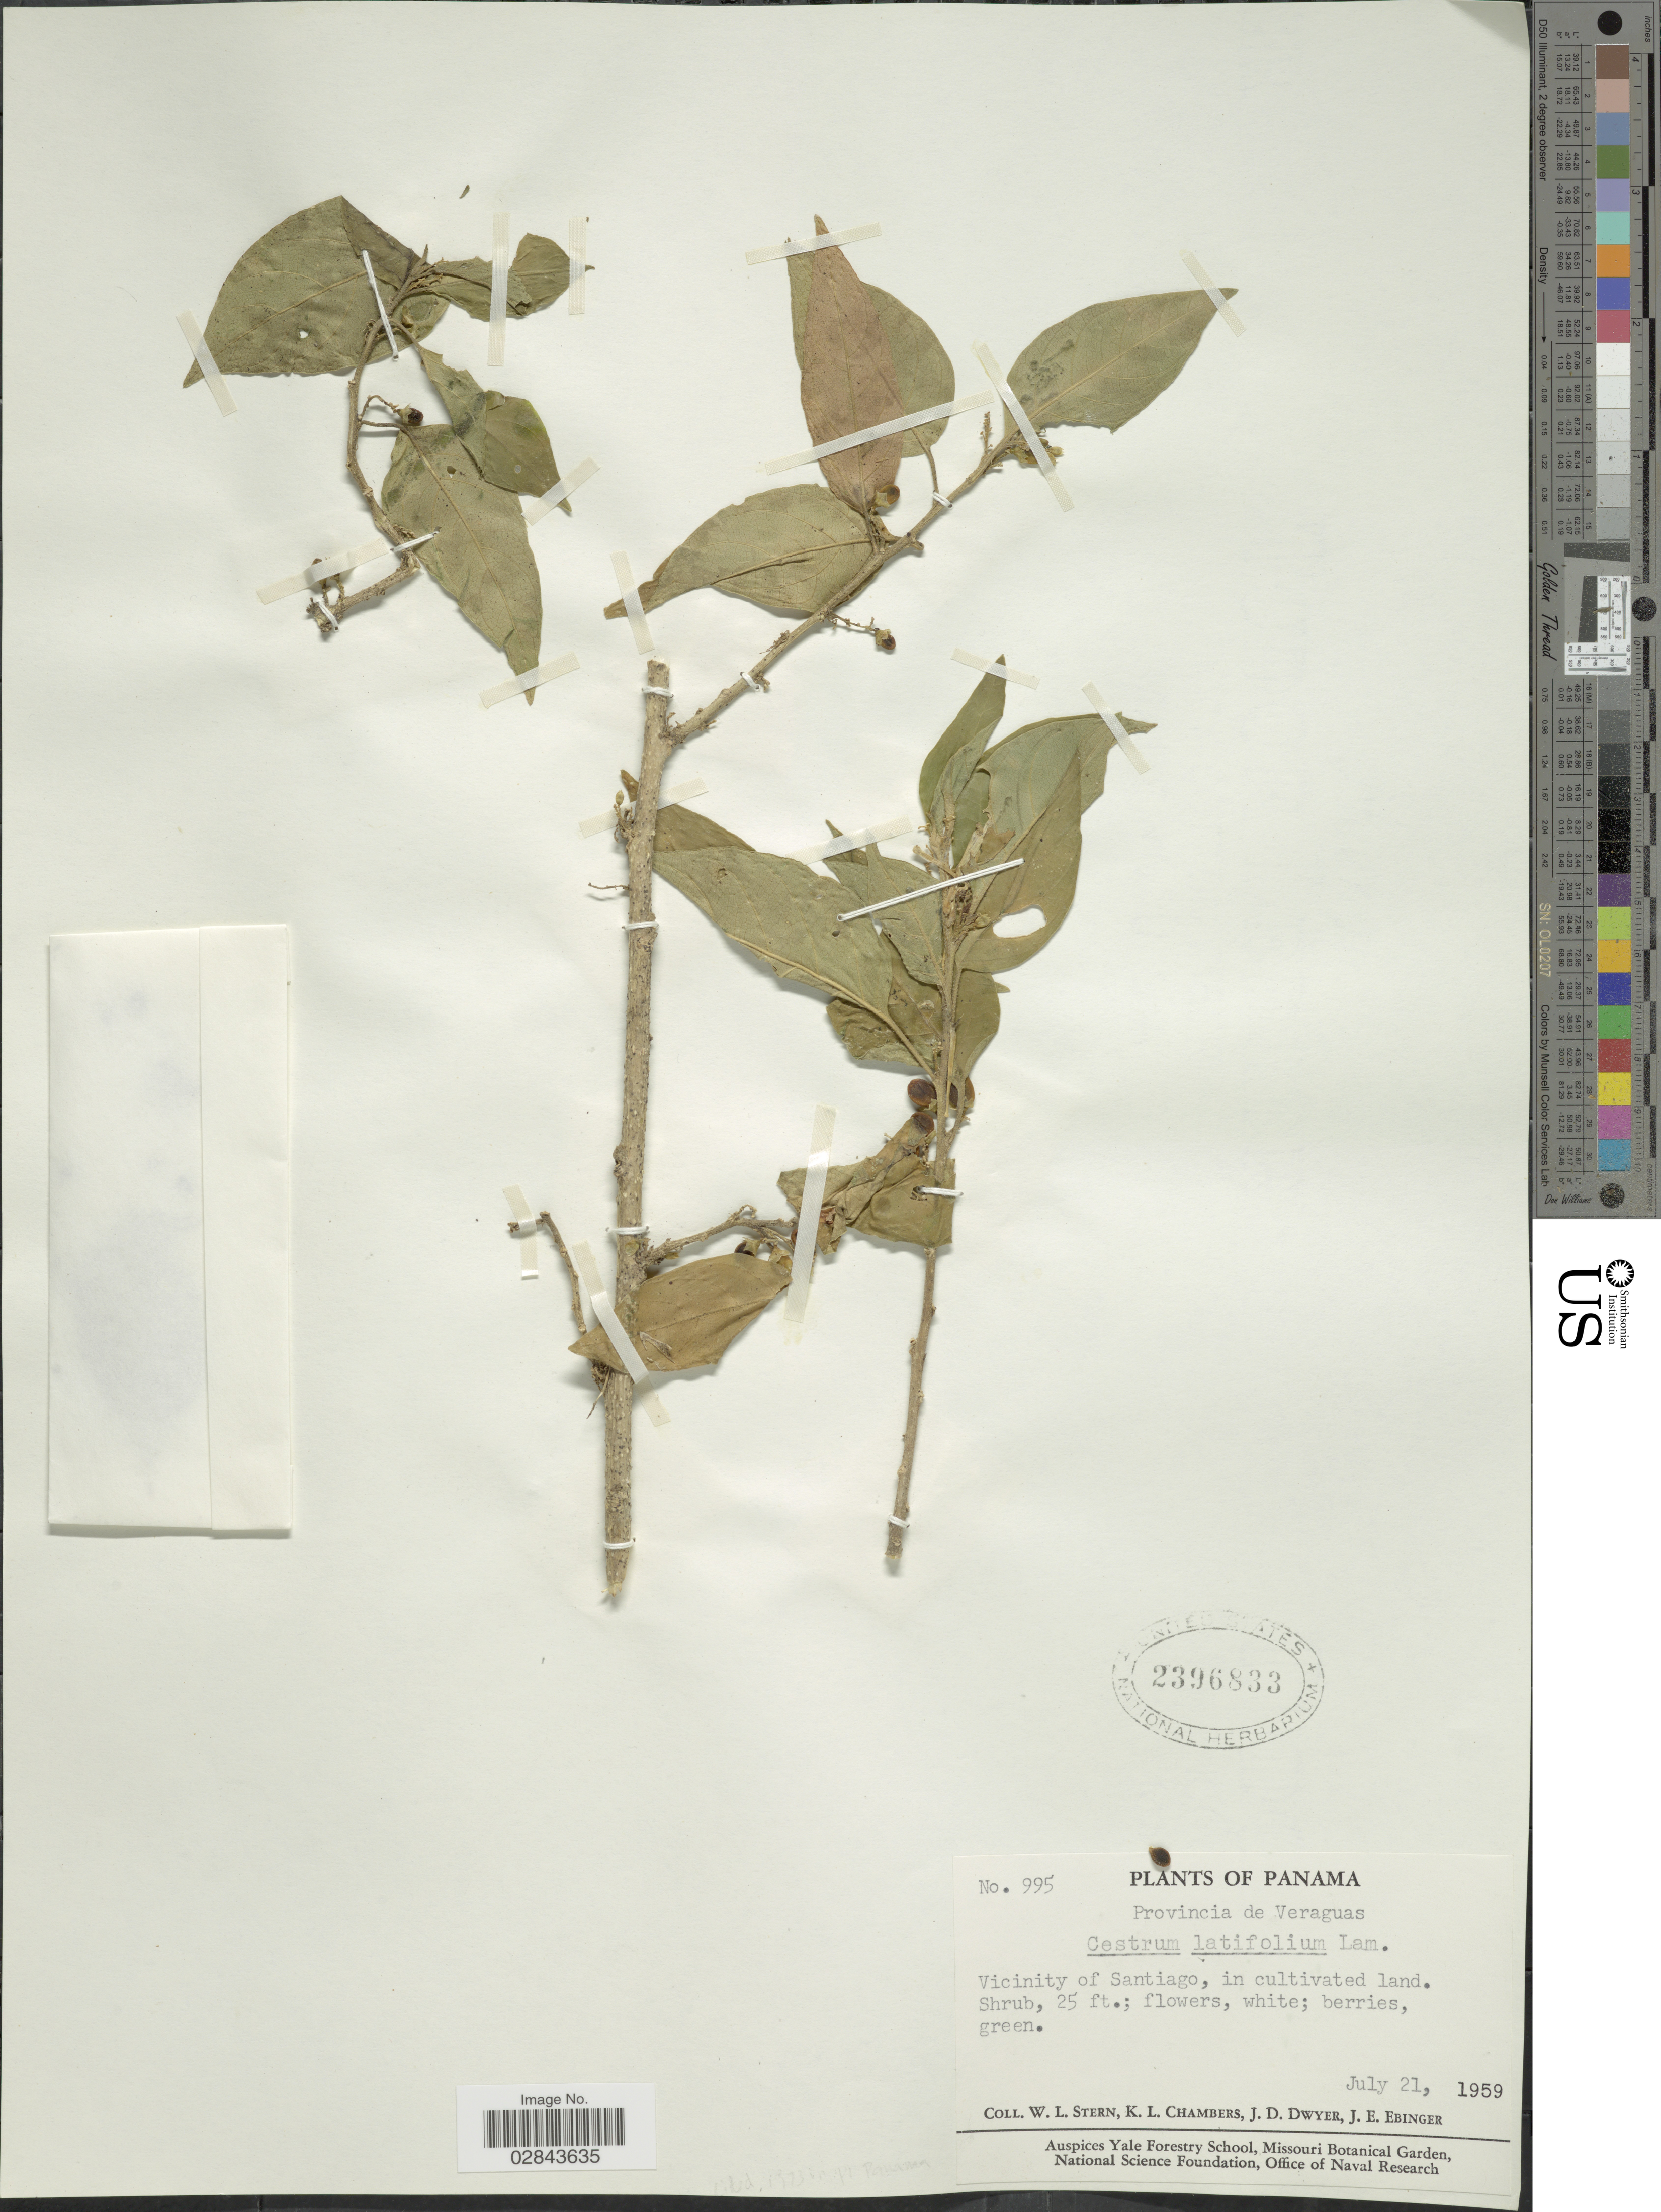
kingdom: Plantae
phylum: Tracheophyta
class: Magnoliopsida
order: Solanales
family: Solanaceae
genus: Cestrum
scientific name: Cestrum latifolium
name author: Lam.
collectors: W. L. Stern, K. Chambers, J. D. Dwyer & J. Ebinger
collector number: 995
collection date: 1959-07-21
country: Panama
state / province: Veraguas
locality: Provincia de Veraguas, Vicinity of Santiago.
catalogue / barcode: US 2396833